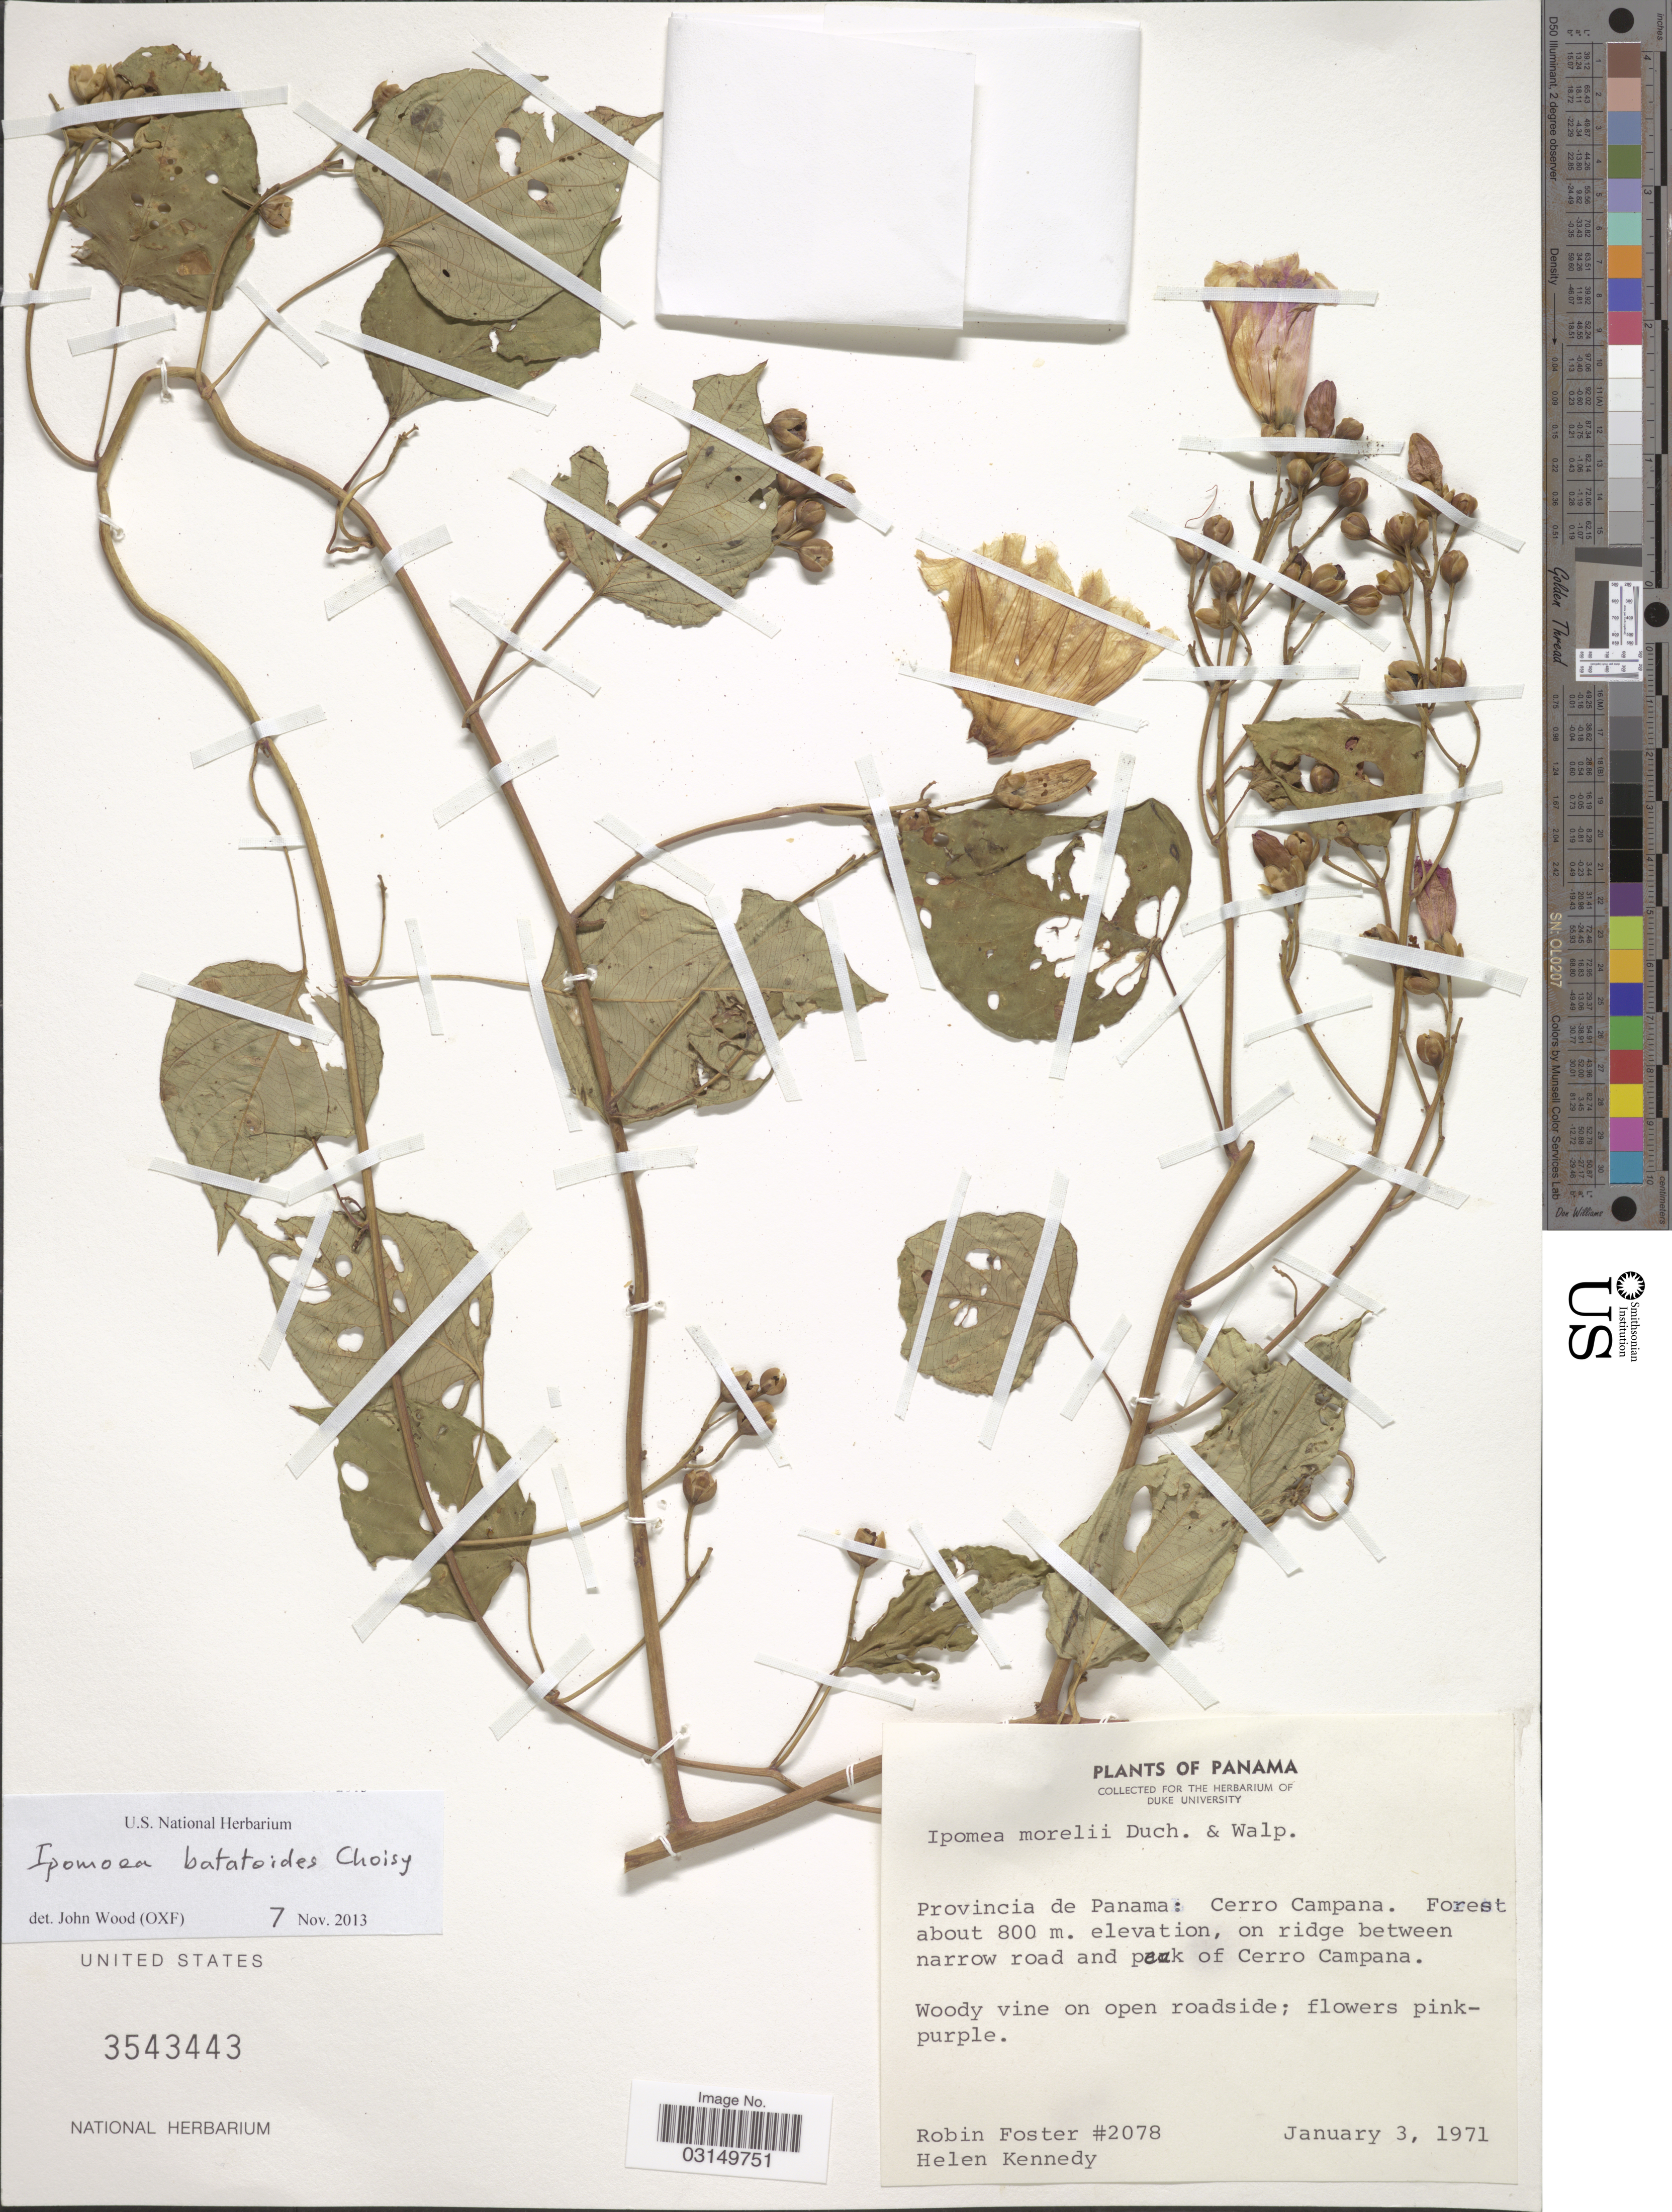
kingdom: Plantae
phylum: Tracheophyta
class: Magnoliopsida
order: Solanales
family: Convolvulaceae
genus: Ipomoea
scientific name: Ipomoea batatoides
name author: Choisy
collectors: R. B. Foster & H. Kennedy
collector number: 2078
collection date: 1971-01-03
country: Panama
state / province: Panamá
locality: Provincia de Panama: Cerro Campana, on ridge between narrow road and peak of Cerro Campana.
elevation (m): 800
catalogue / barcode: US 3543443